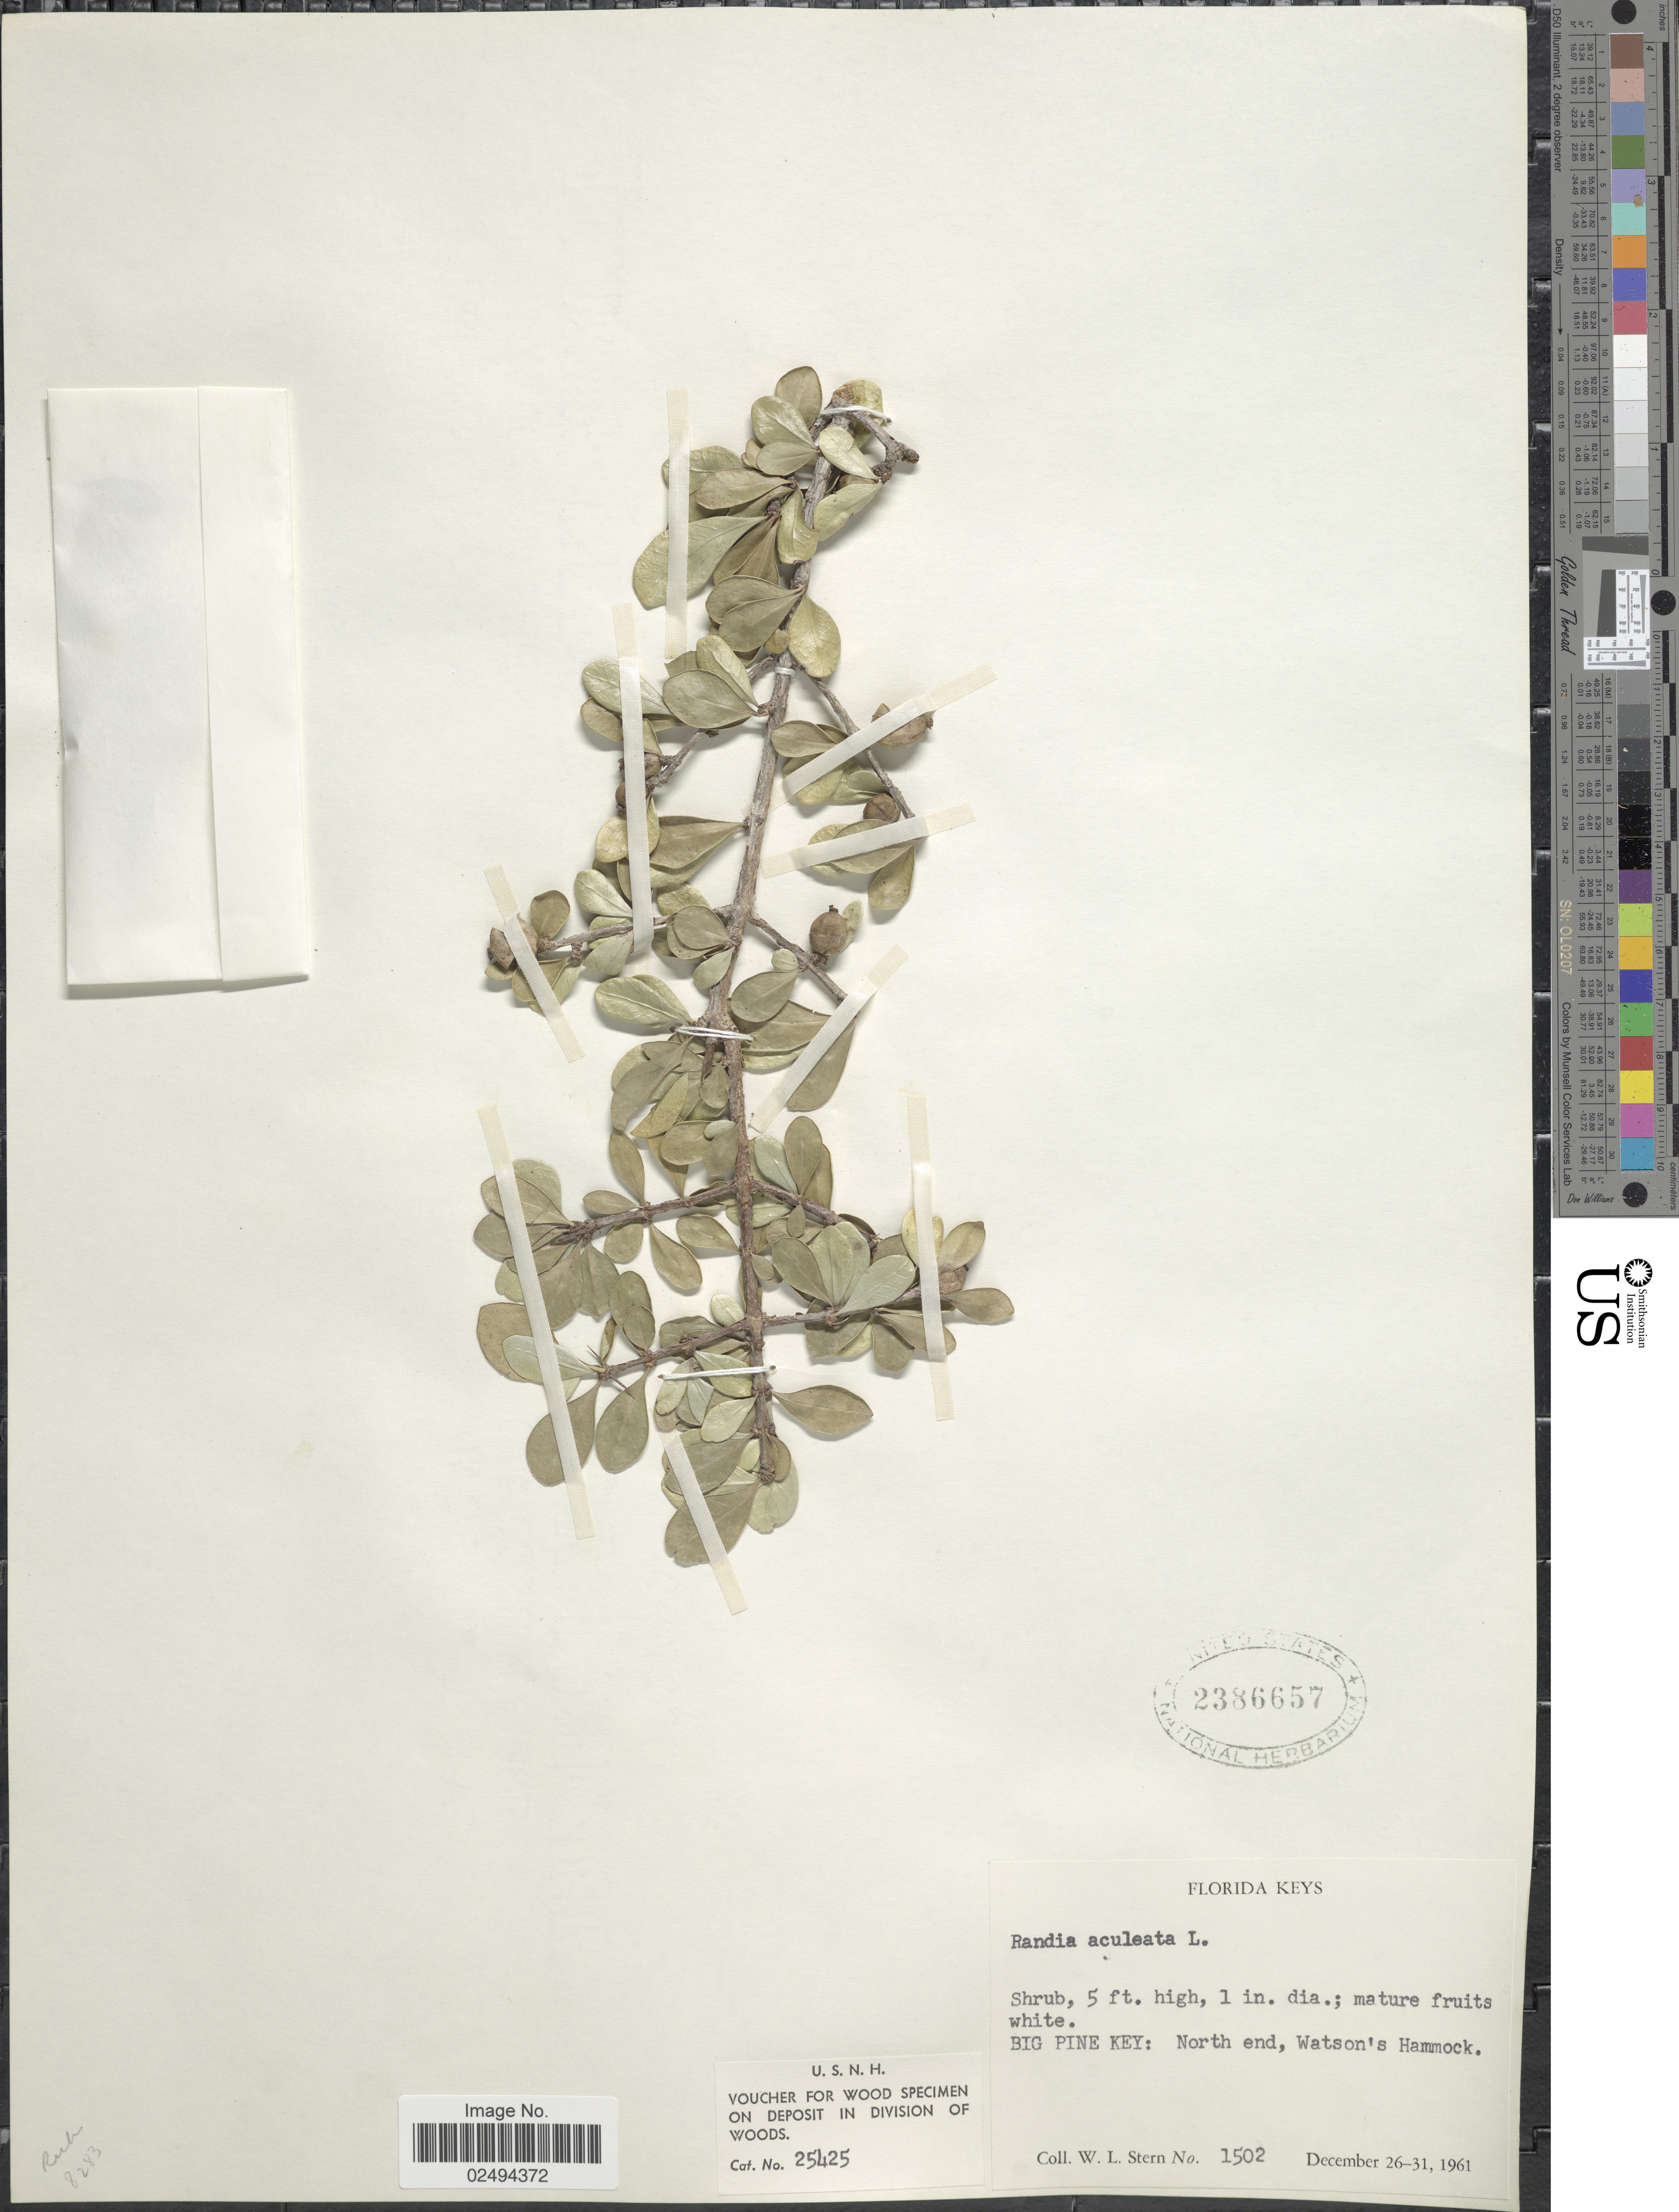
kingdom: Plantae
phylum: Tracheophyta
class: Magnoliopsida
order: Gentianales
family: Rubiaceae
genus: Randia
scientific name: Randia aculeata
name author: L.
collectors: W. L. Stern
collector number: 1502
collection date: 1961-12-26/1961-12-31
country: United States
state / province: Florida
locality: Florida Keys, Big Pine Key: North end, Watson's Hammock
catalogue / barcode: US 2386657